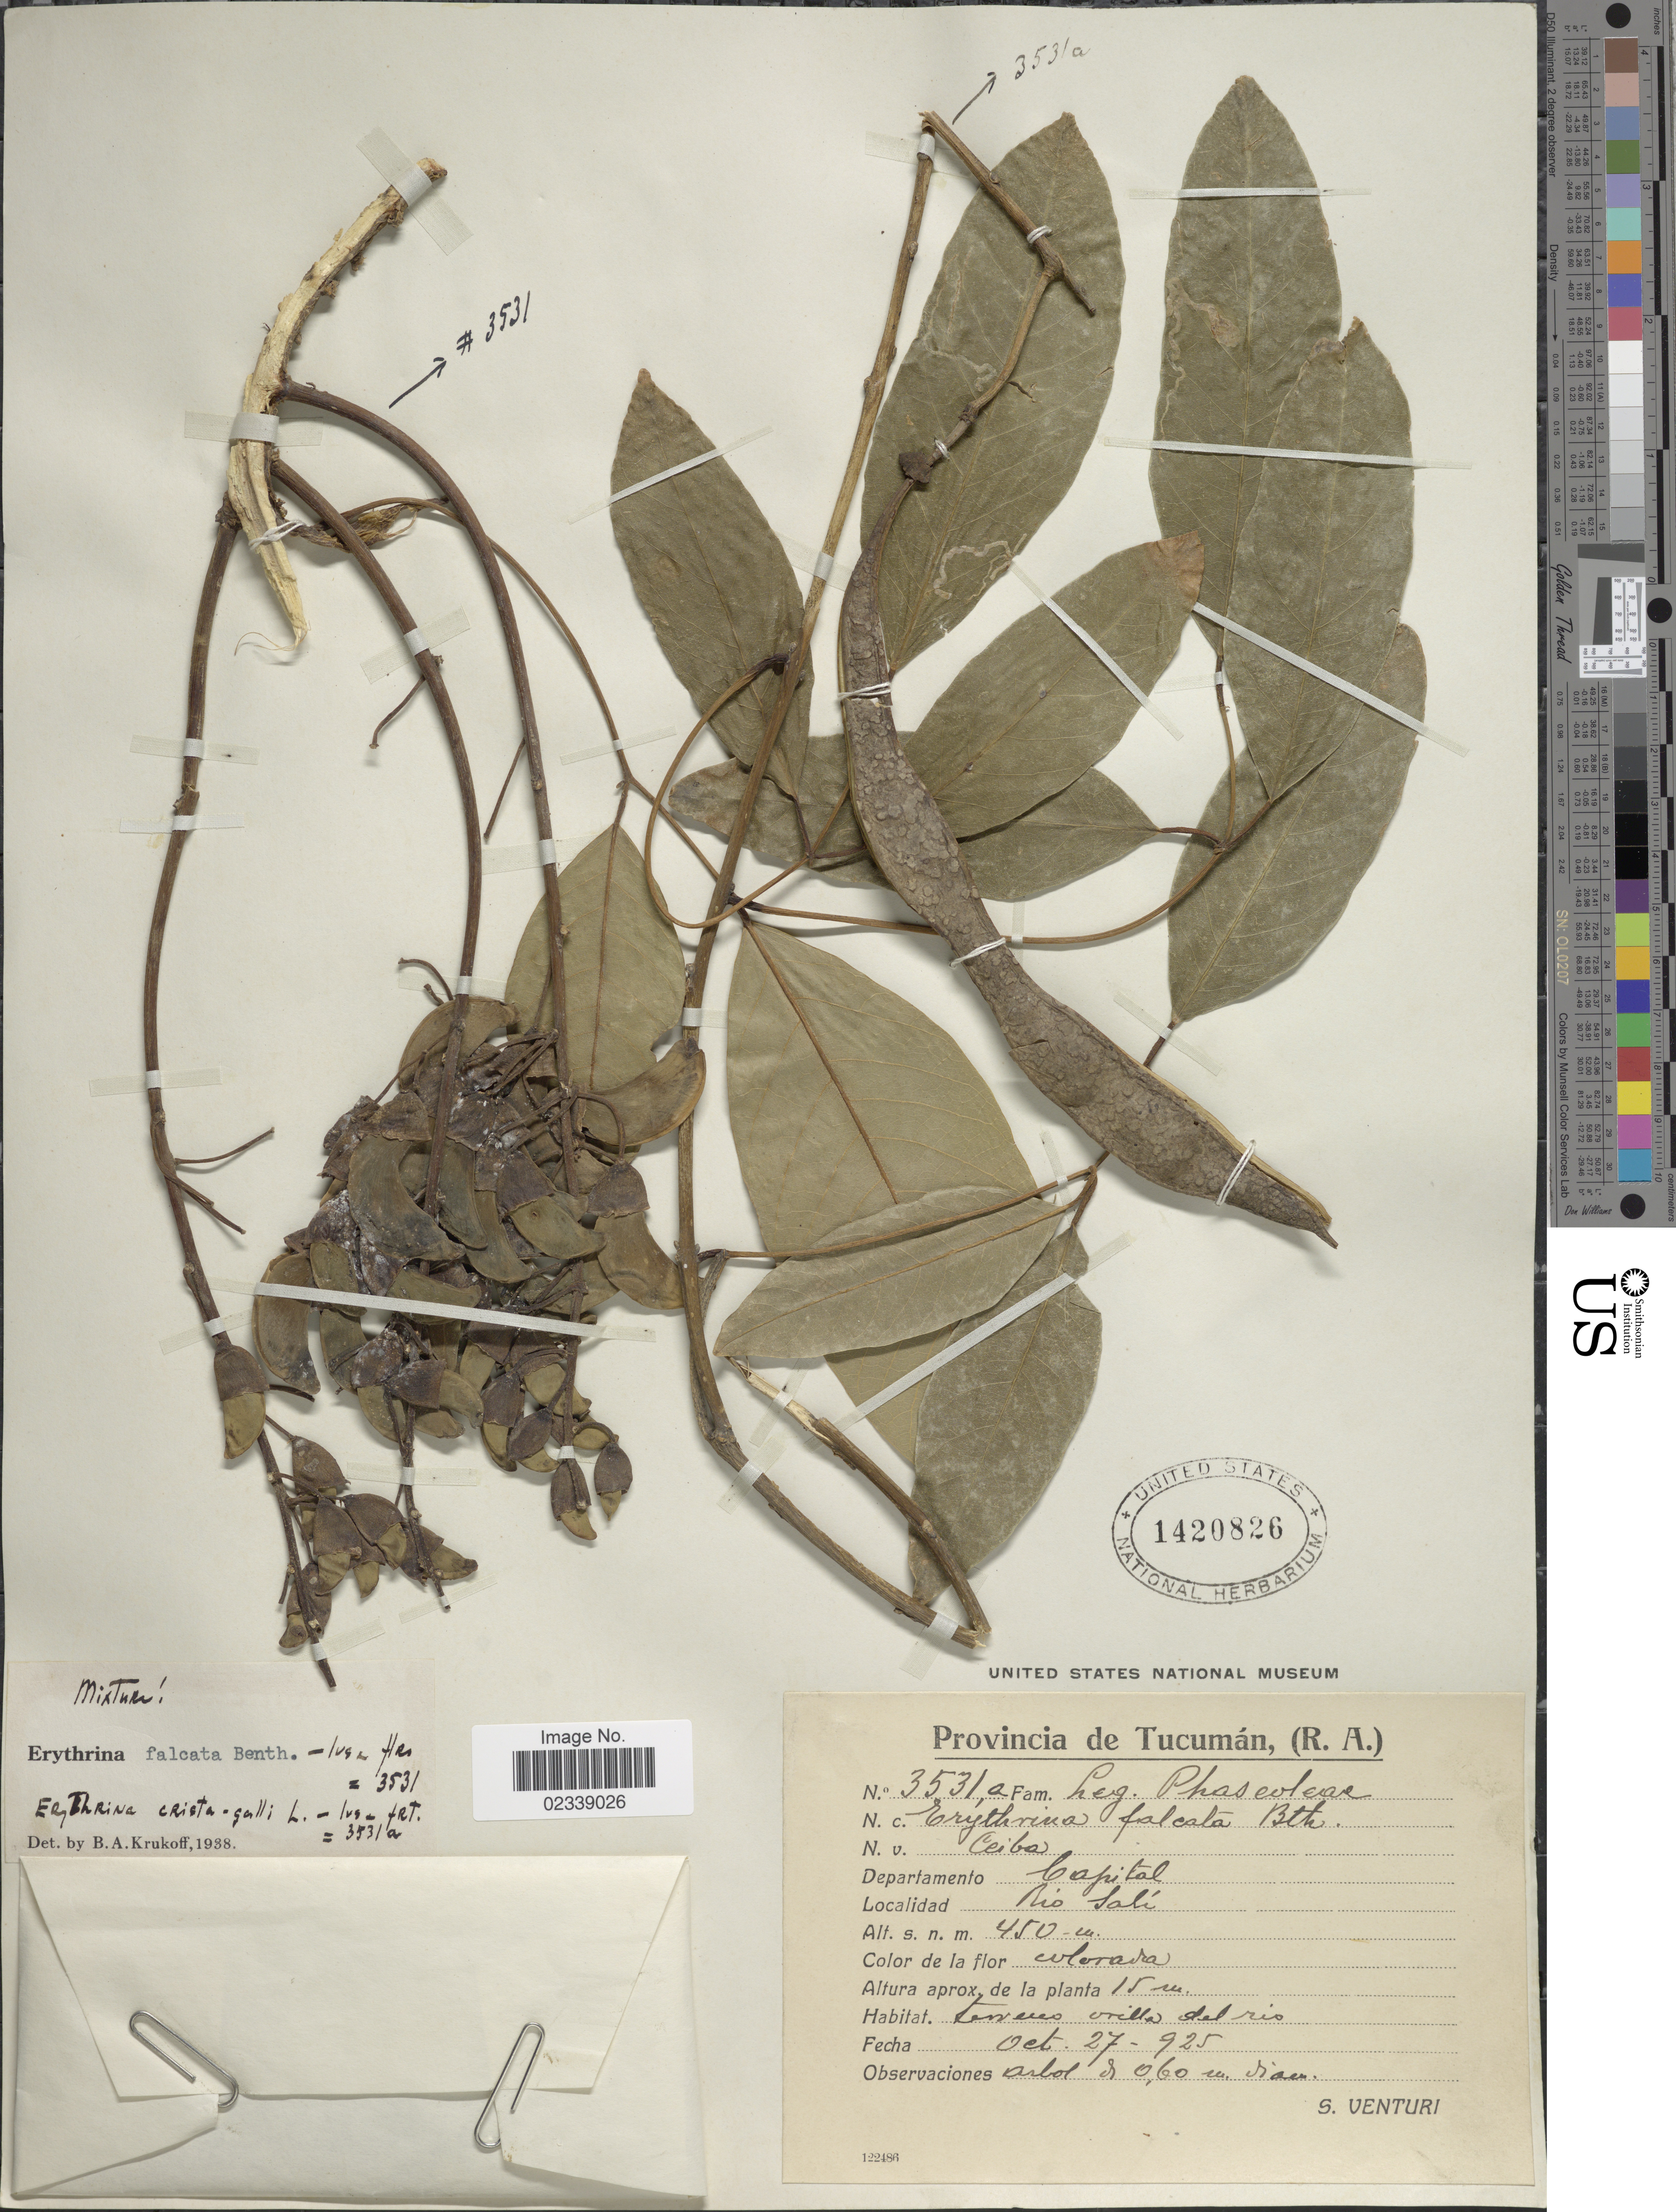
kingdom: Plantae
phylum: Tracheophyta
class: Magnoliopsida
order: Fabales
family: Fabaceae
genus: Erythrina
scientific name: Erythrina falcata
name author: Benth.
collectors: S. Venturi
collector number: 3531a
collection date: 1925-10-27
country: Argentina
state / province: Tucuman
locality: Departamento Capital, Rio Sali.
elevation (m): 450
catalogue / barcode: US 1420826